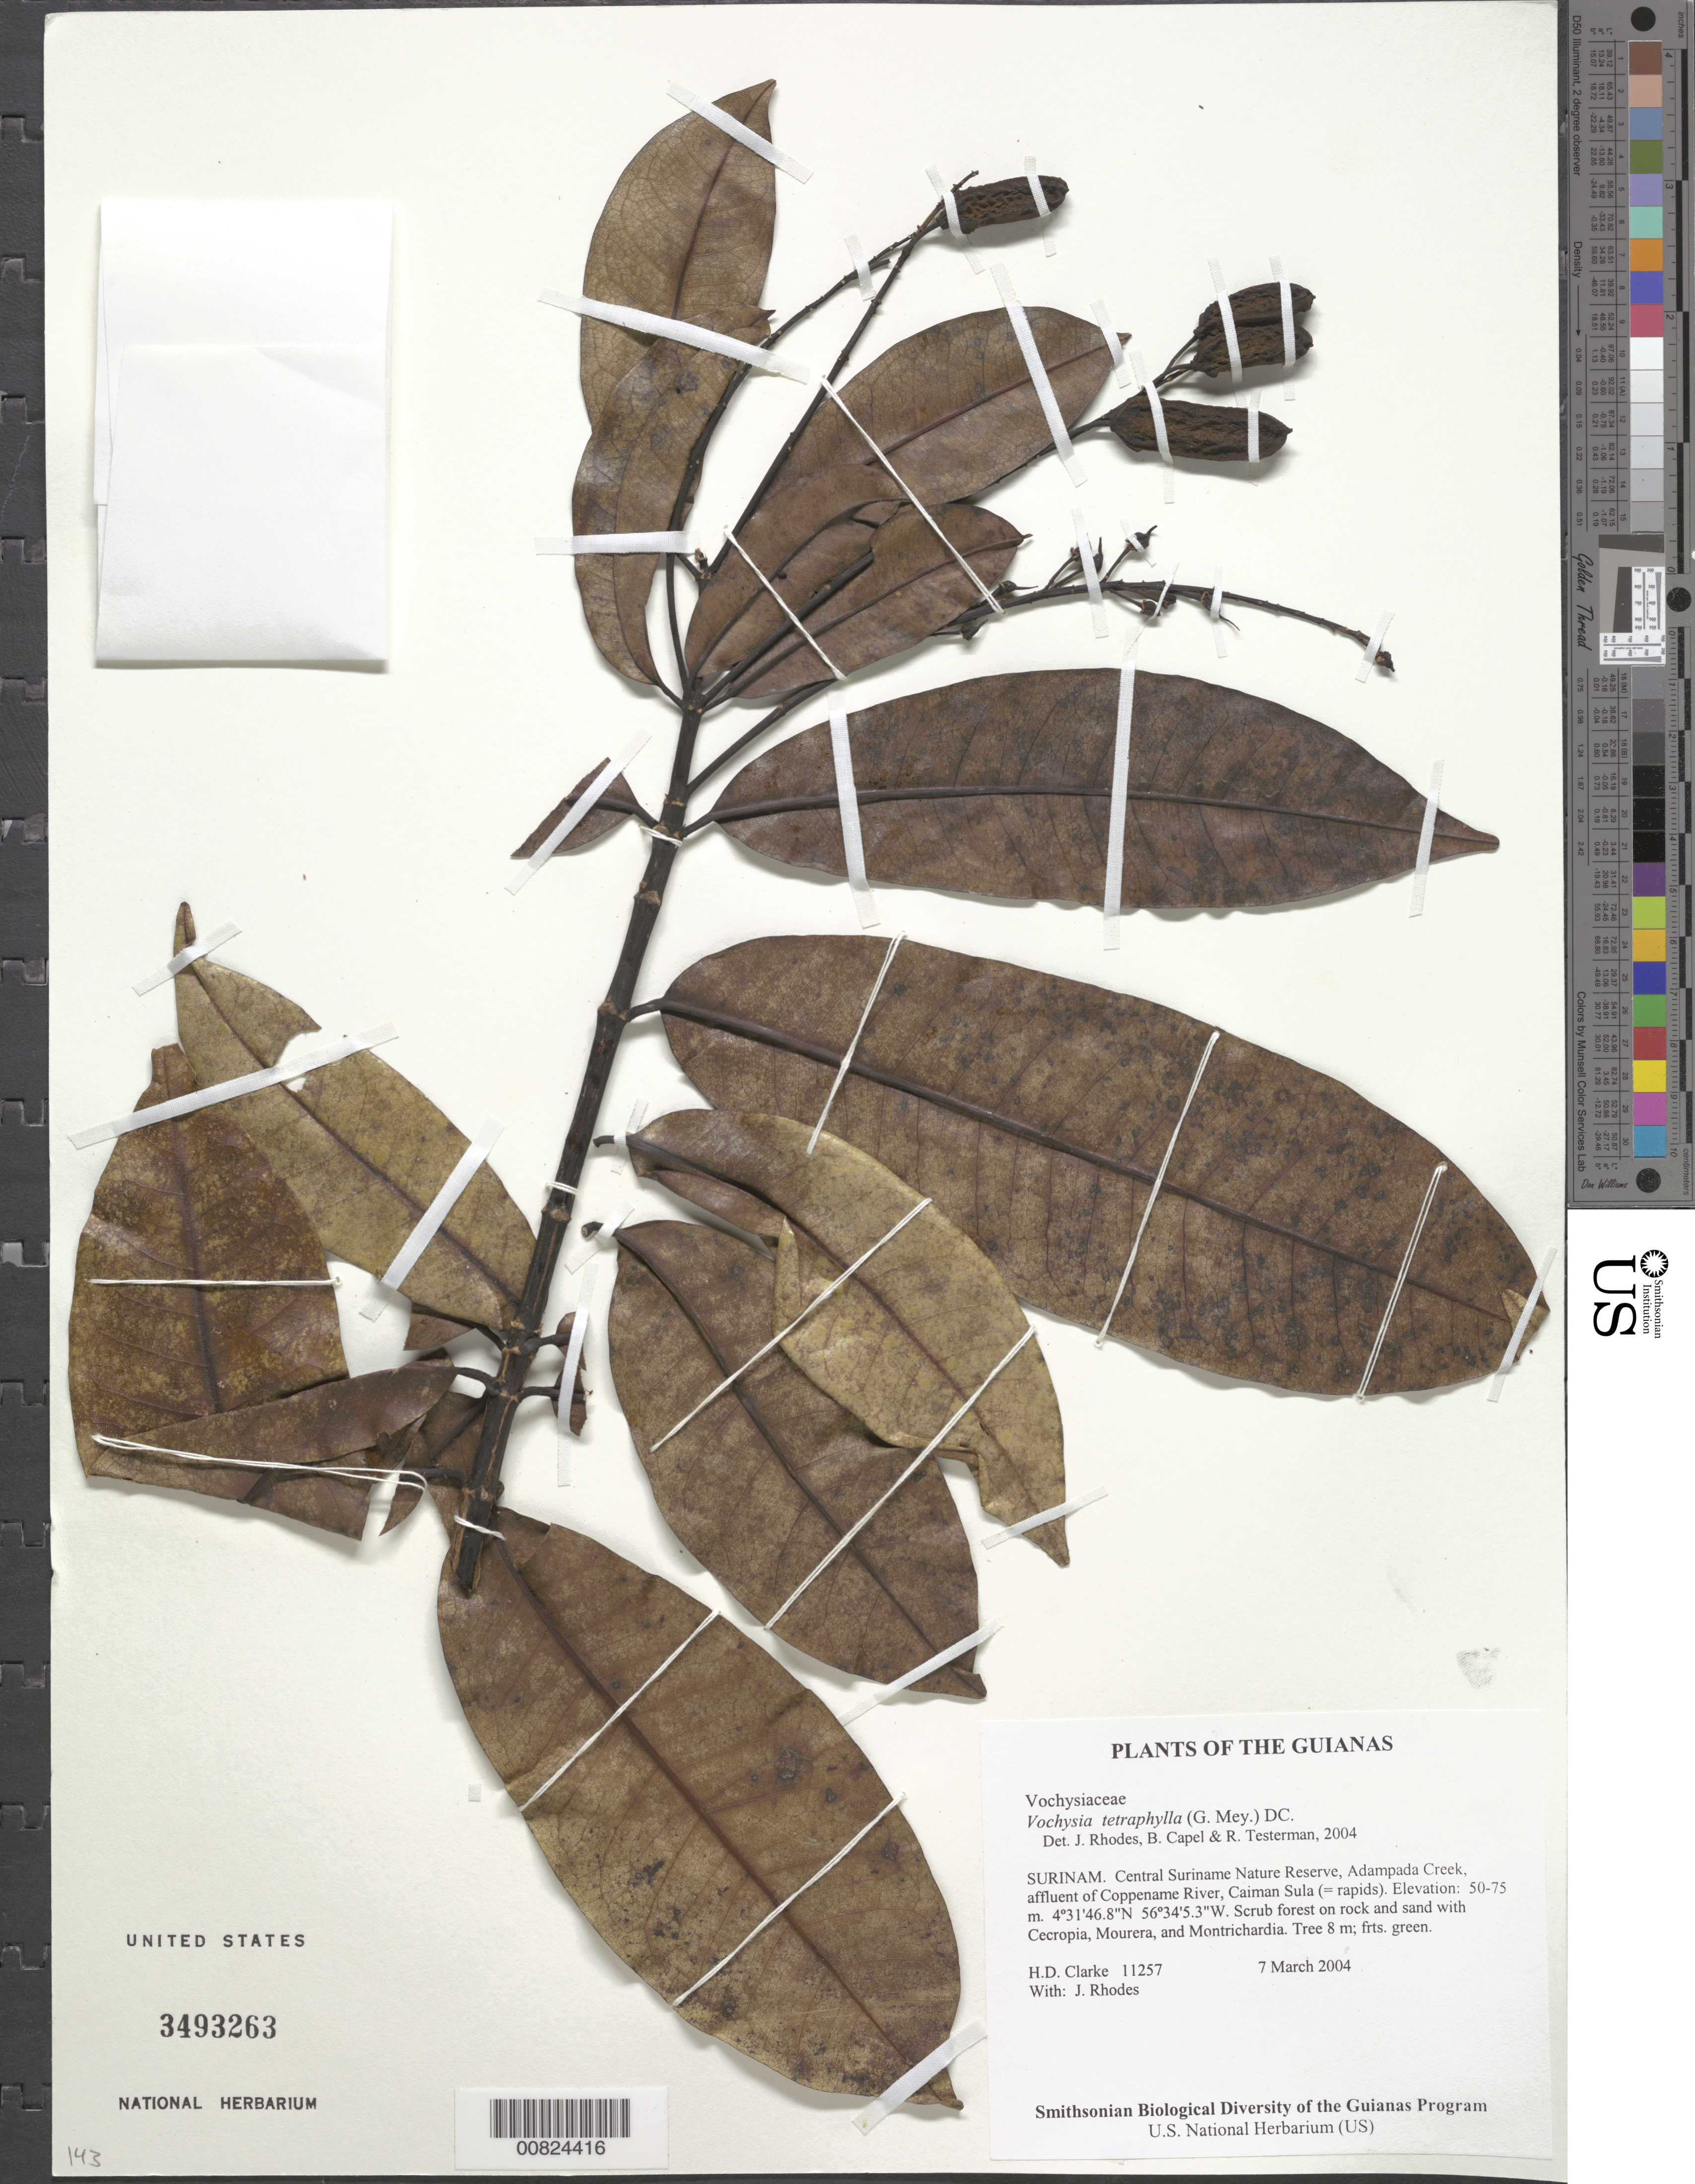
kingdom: Plantae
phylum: Tracheophyta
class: Magnoliopsida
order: Myrtales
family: Vochysiaceae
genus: Vochysia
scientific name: Vochysia tetraphylla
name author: (G. Mey.) DC.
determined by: Rhodes, J.; Capel, B.; Testerman, R.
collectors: H. D. Clarke & J. Rhodes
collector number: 11257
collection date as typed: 7 March 2004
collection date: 2004-03-07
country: Suriname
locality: Central Suriname Nature Reserve, Adampada Creek, affluent of Coppename River, Caiman Sula (= rapids)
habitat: Scrub forest on rock and sand with Cecropia, Mourera, and Montrichardia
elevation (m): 50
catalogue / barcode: US 3493263